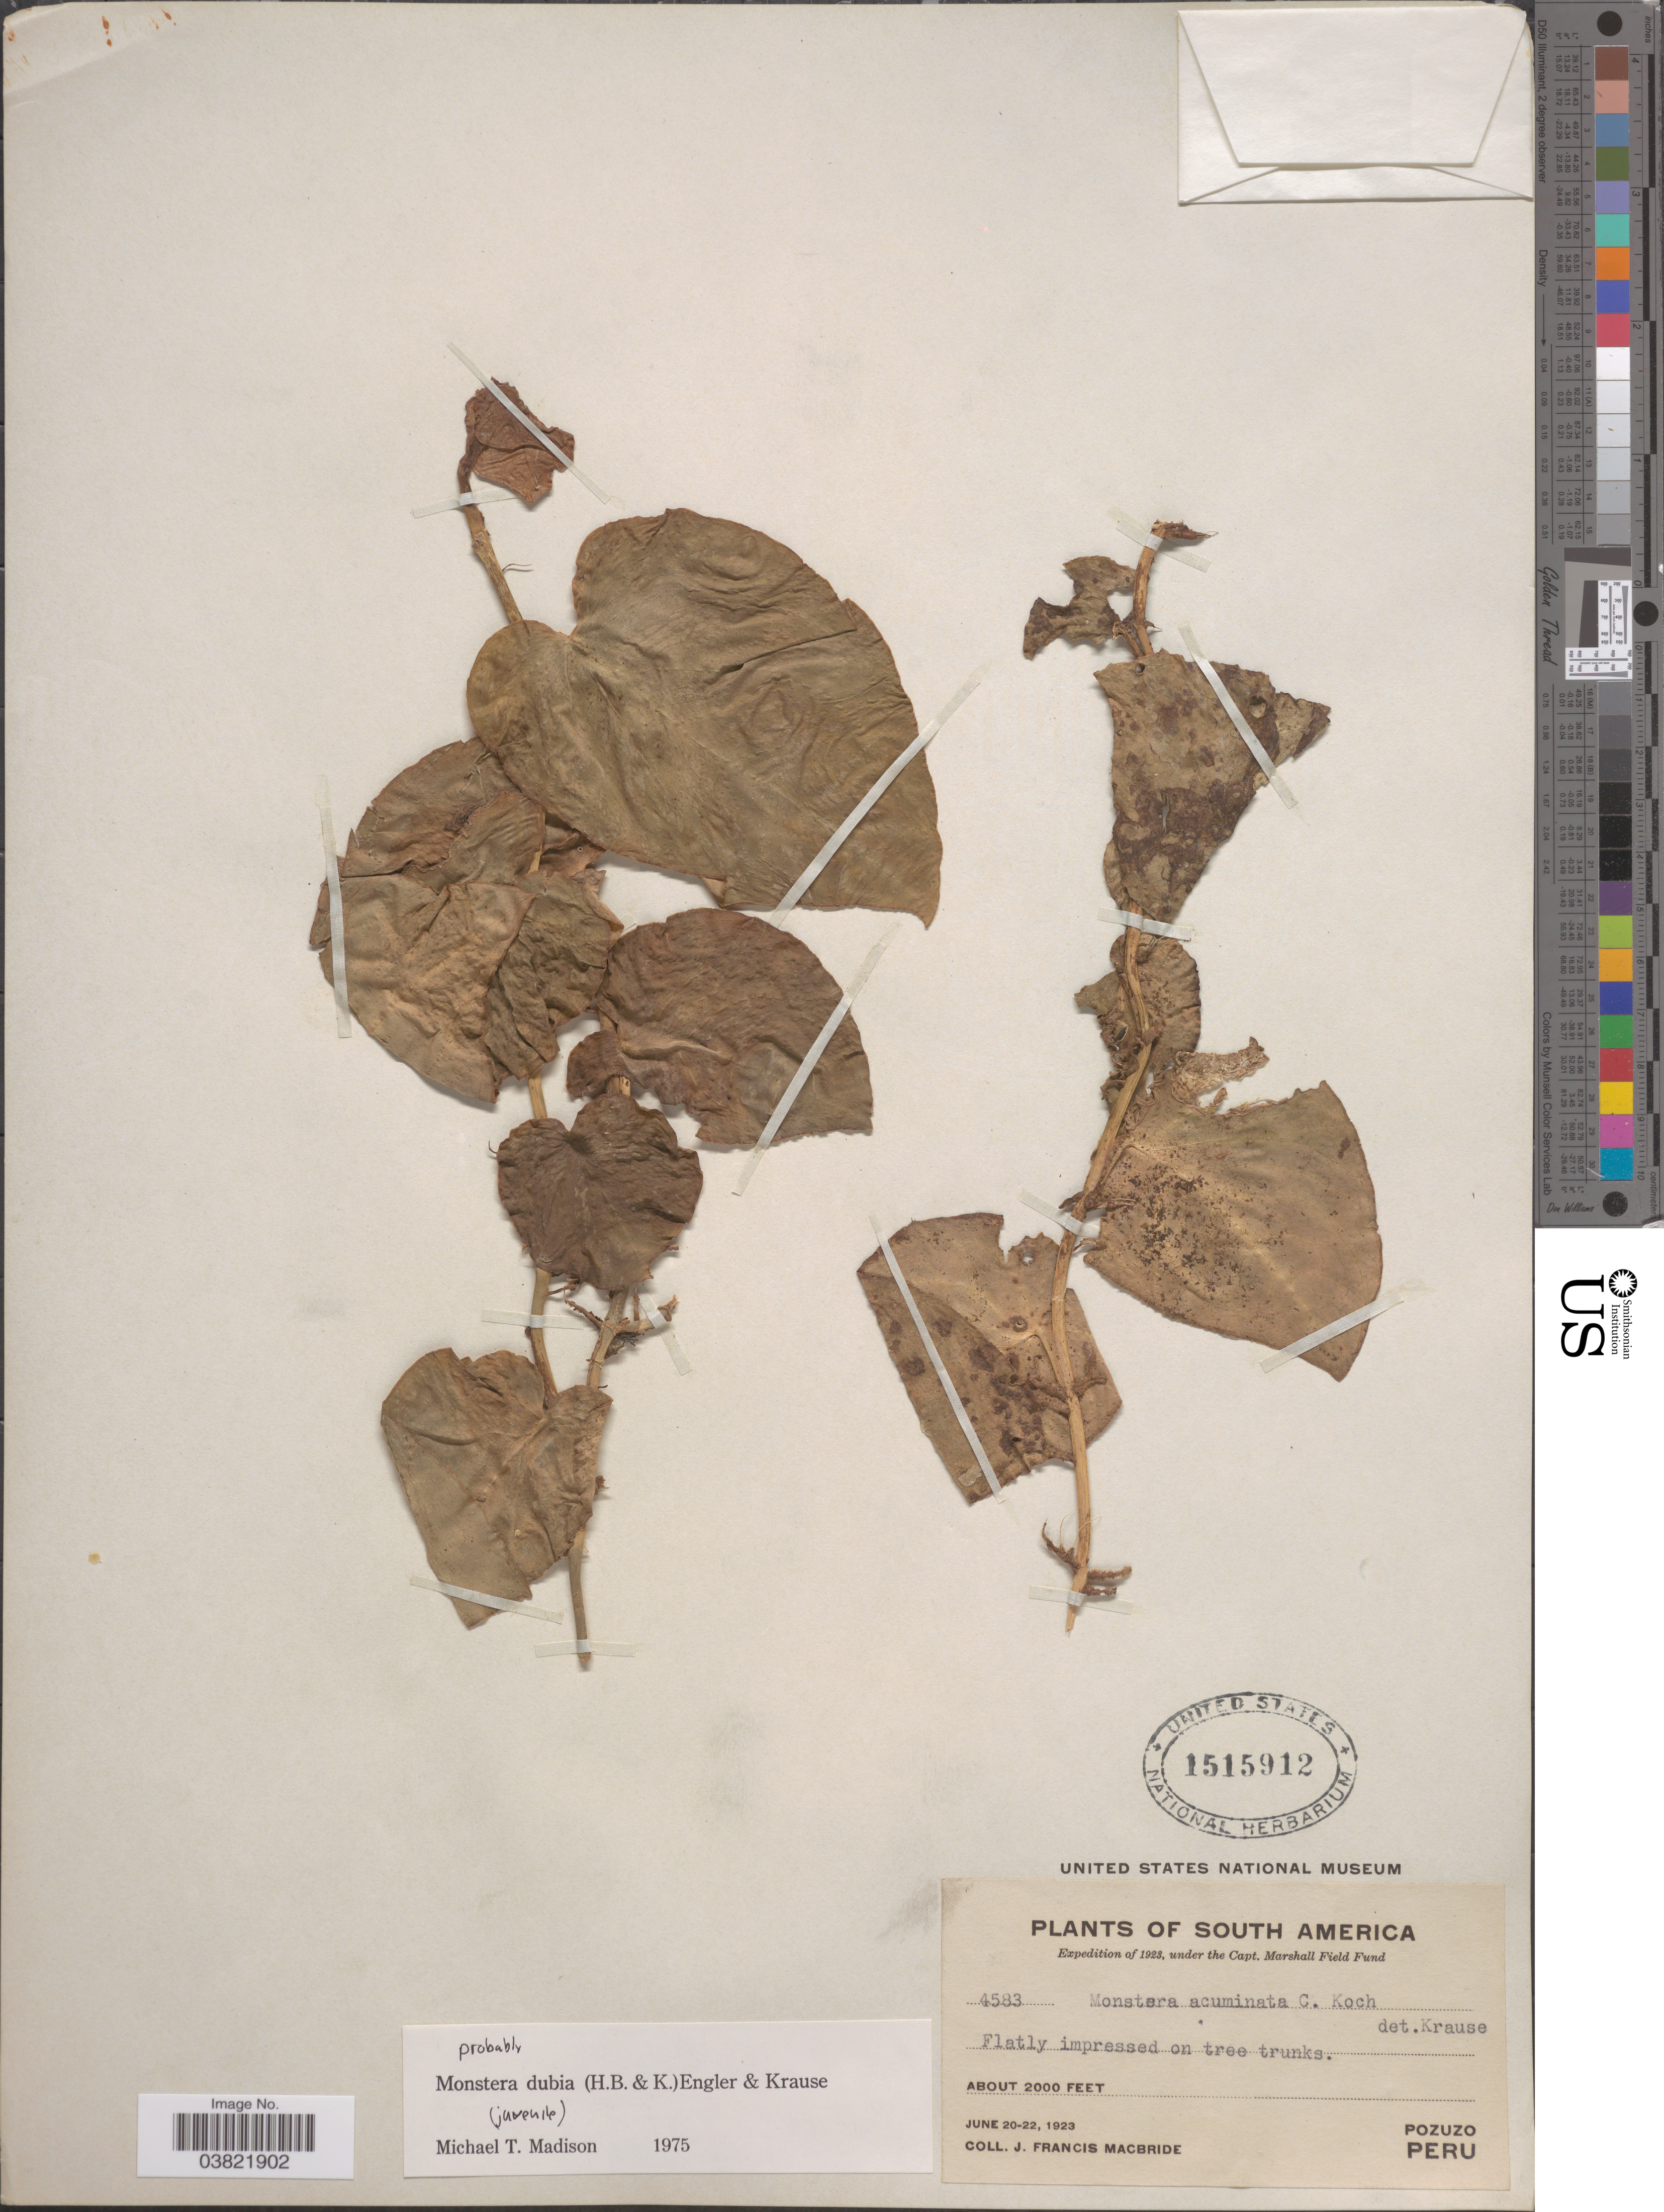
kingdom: Plantae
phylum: Tracheophyta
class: Liliopsida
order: Alismatales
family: Araceae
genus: Monstera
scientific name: Monstera dubia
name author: (Kunth) Engl. & K. Krause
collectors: J. F. Macbride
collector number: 4583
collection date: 1923-06-20/1923-06-22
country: Peru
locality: Pozuzo.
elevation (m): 610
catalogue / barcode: US 1515912